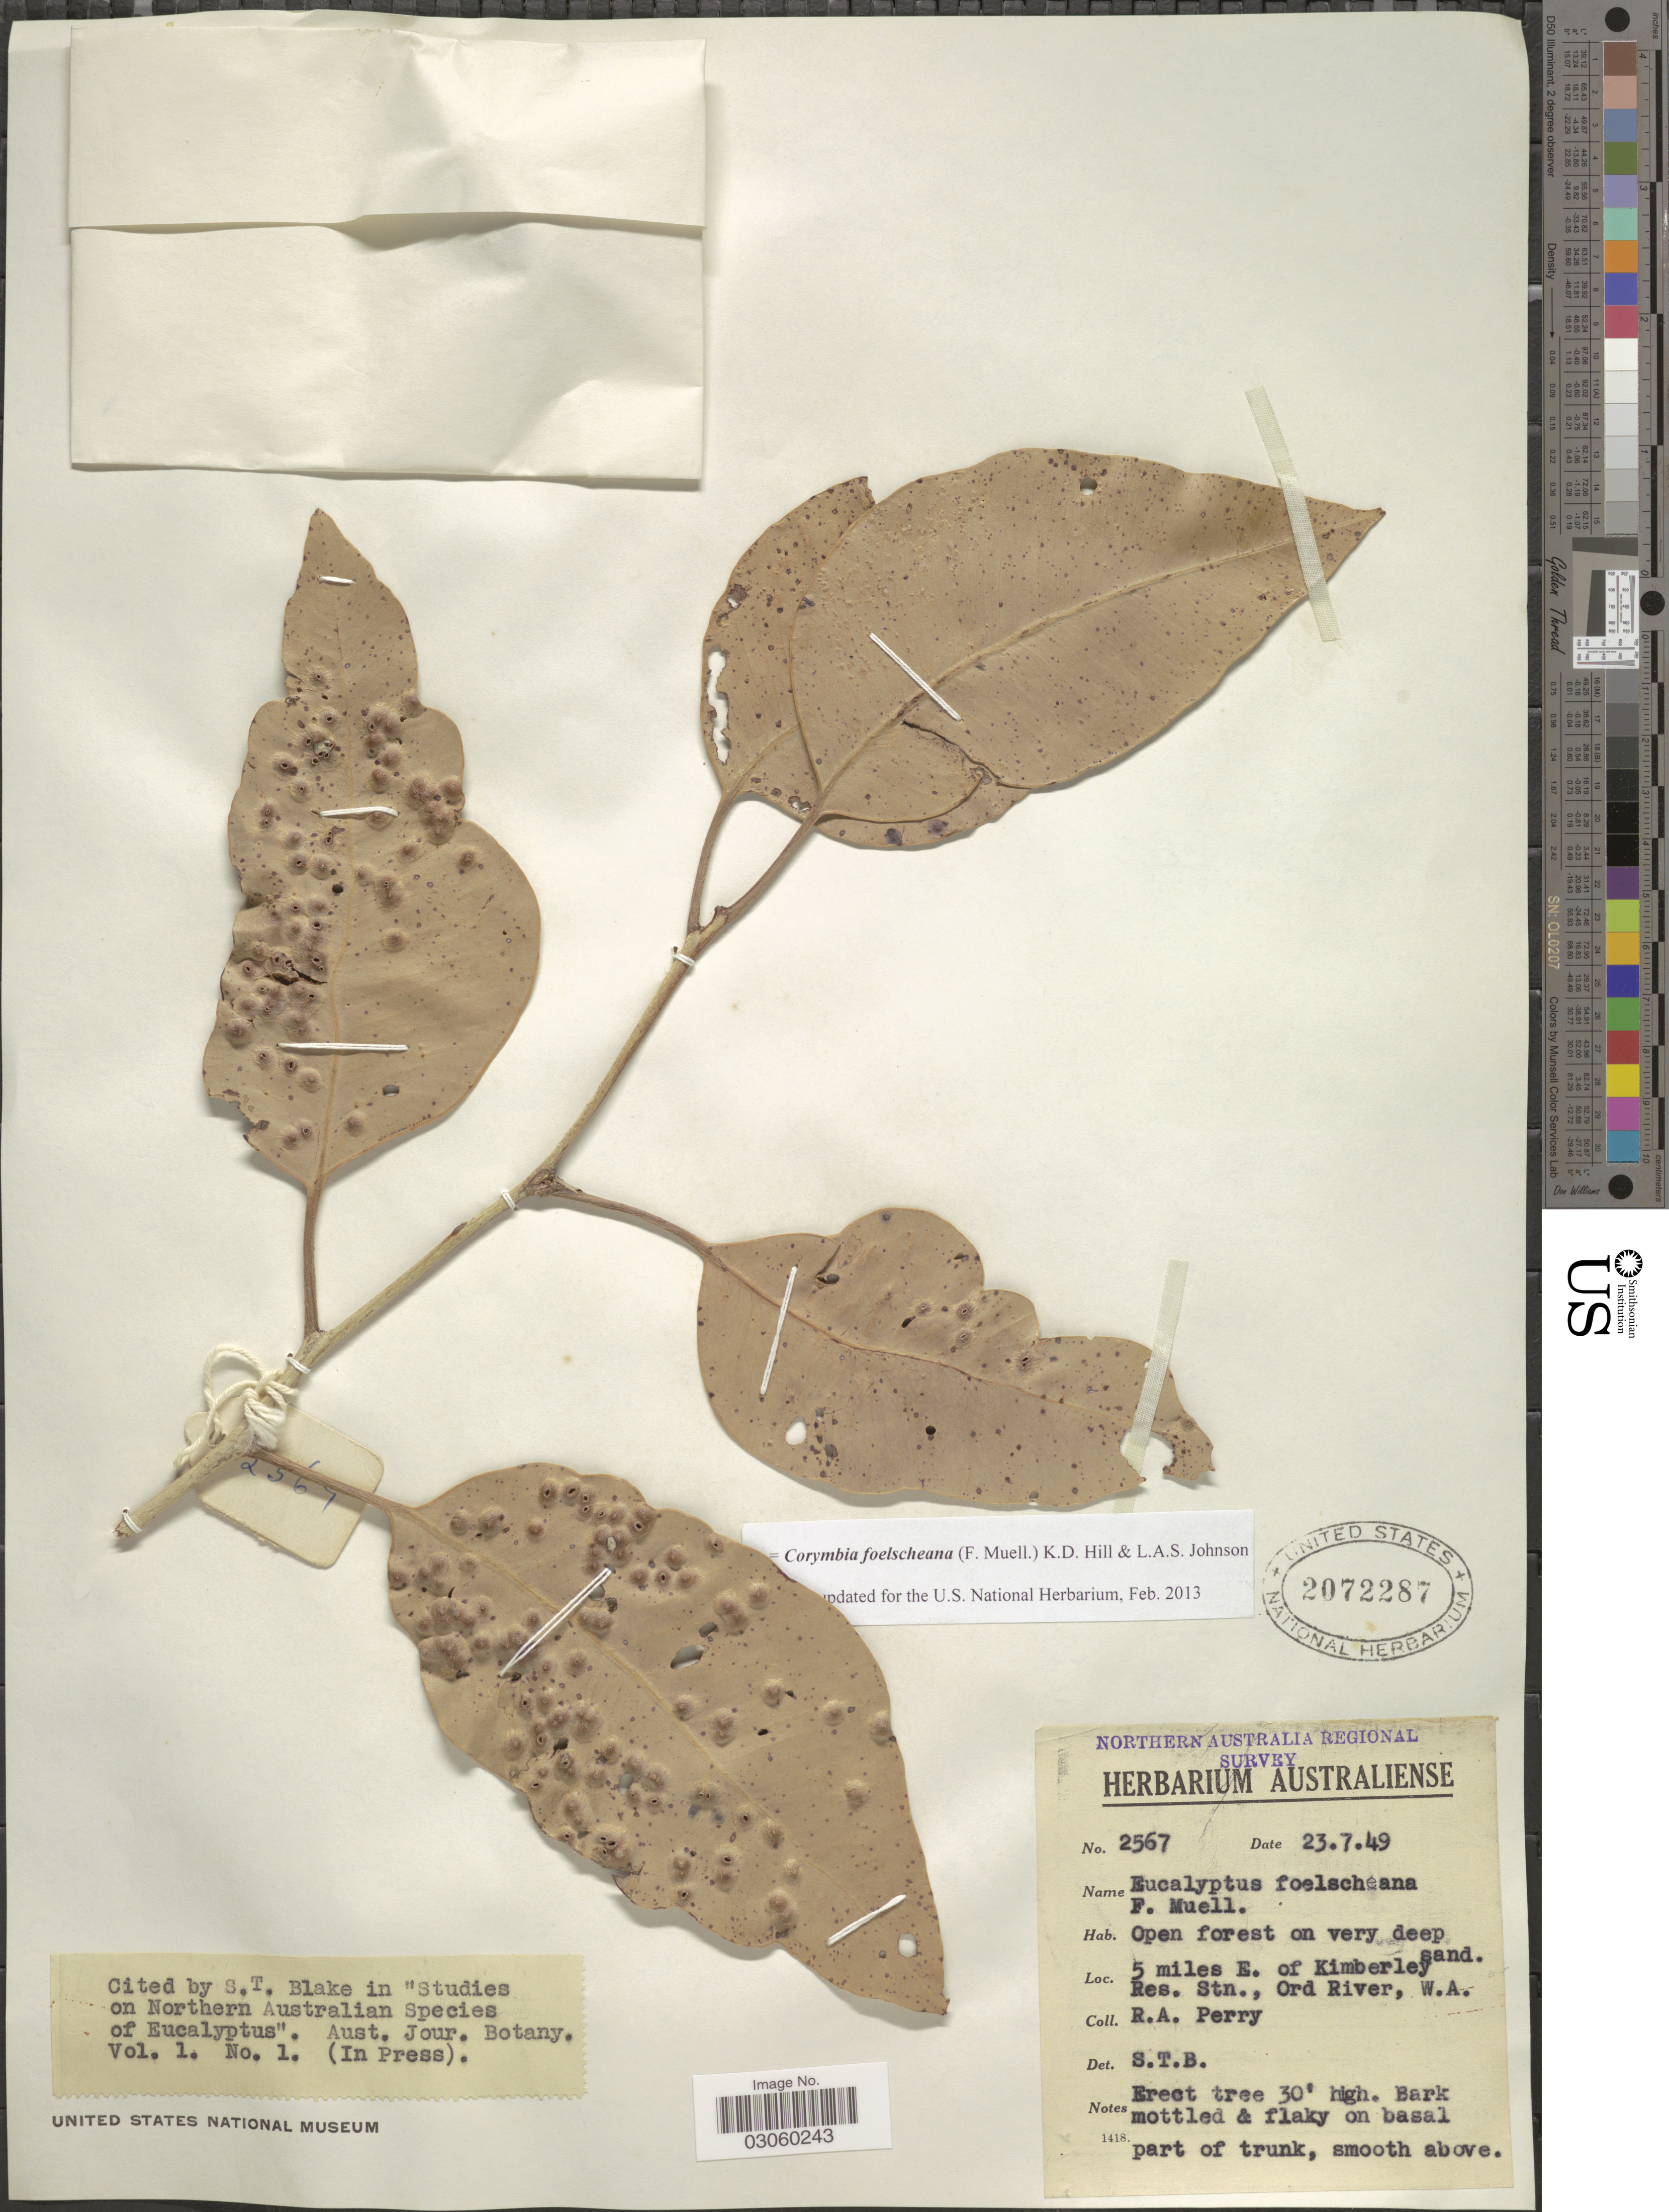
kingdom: Plantae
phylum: Tracheophyta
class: Magnoliopsida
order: Myrtales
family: Myrtaceae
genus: Corymbia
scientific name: Corymbia foelscheana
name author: (F. Muell.) K.D. Hill & L.A.S. Johnson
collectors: Perry, R. A.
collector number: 2567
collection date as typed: Transcribed d/m/y: 23/7/49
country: Australia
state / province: Western Australia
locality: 5 miles E. of Kimberley Res. Stn., Ord River, W.A.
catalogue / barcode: US 2072287